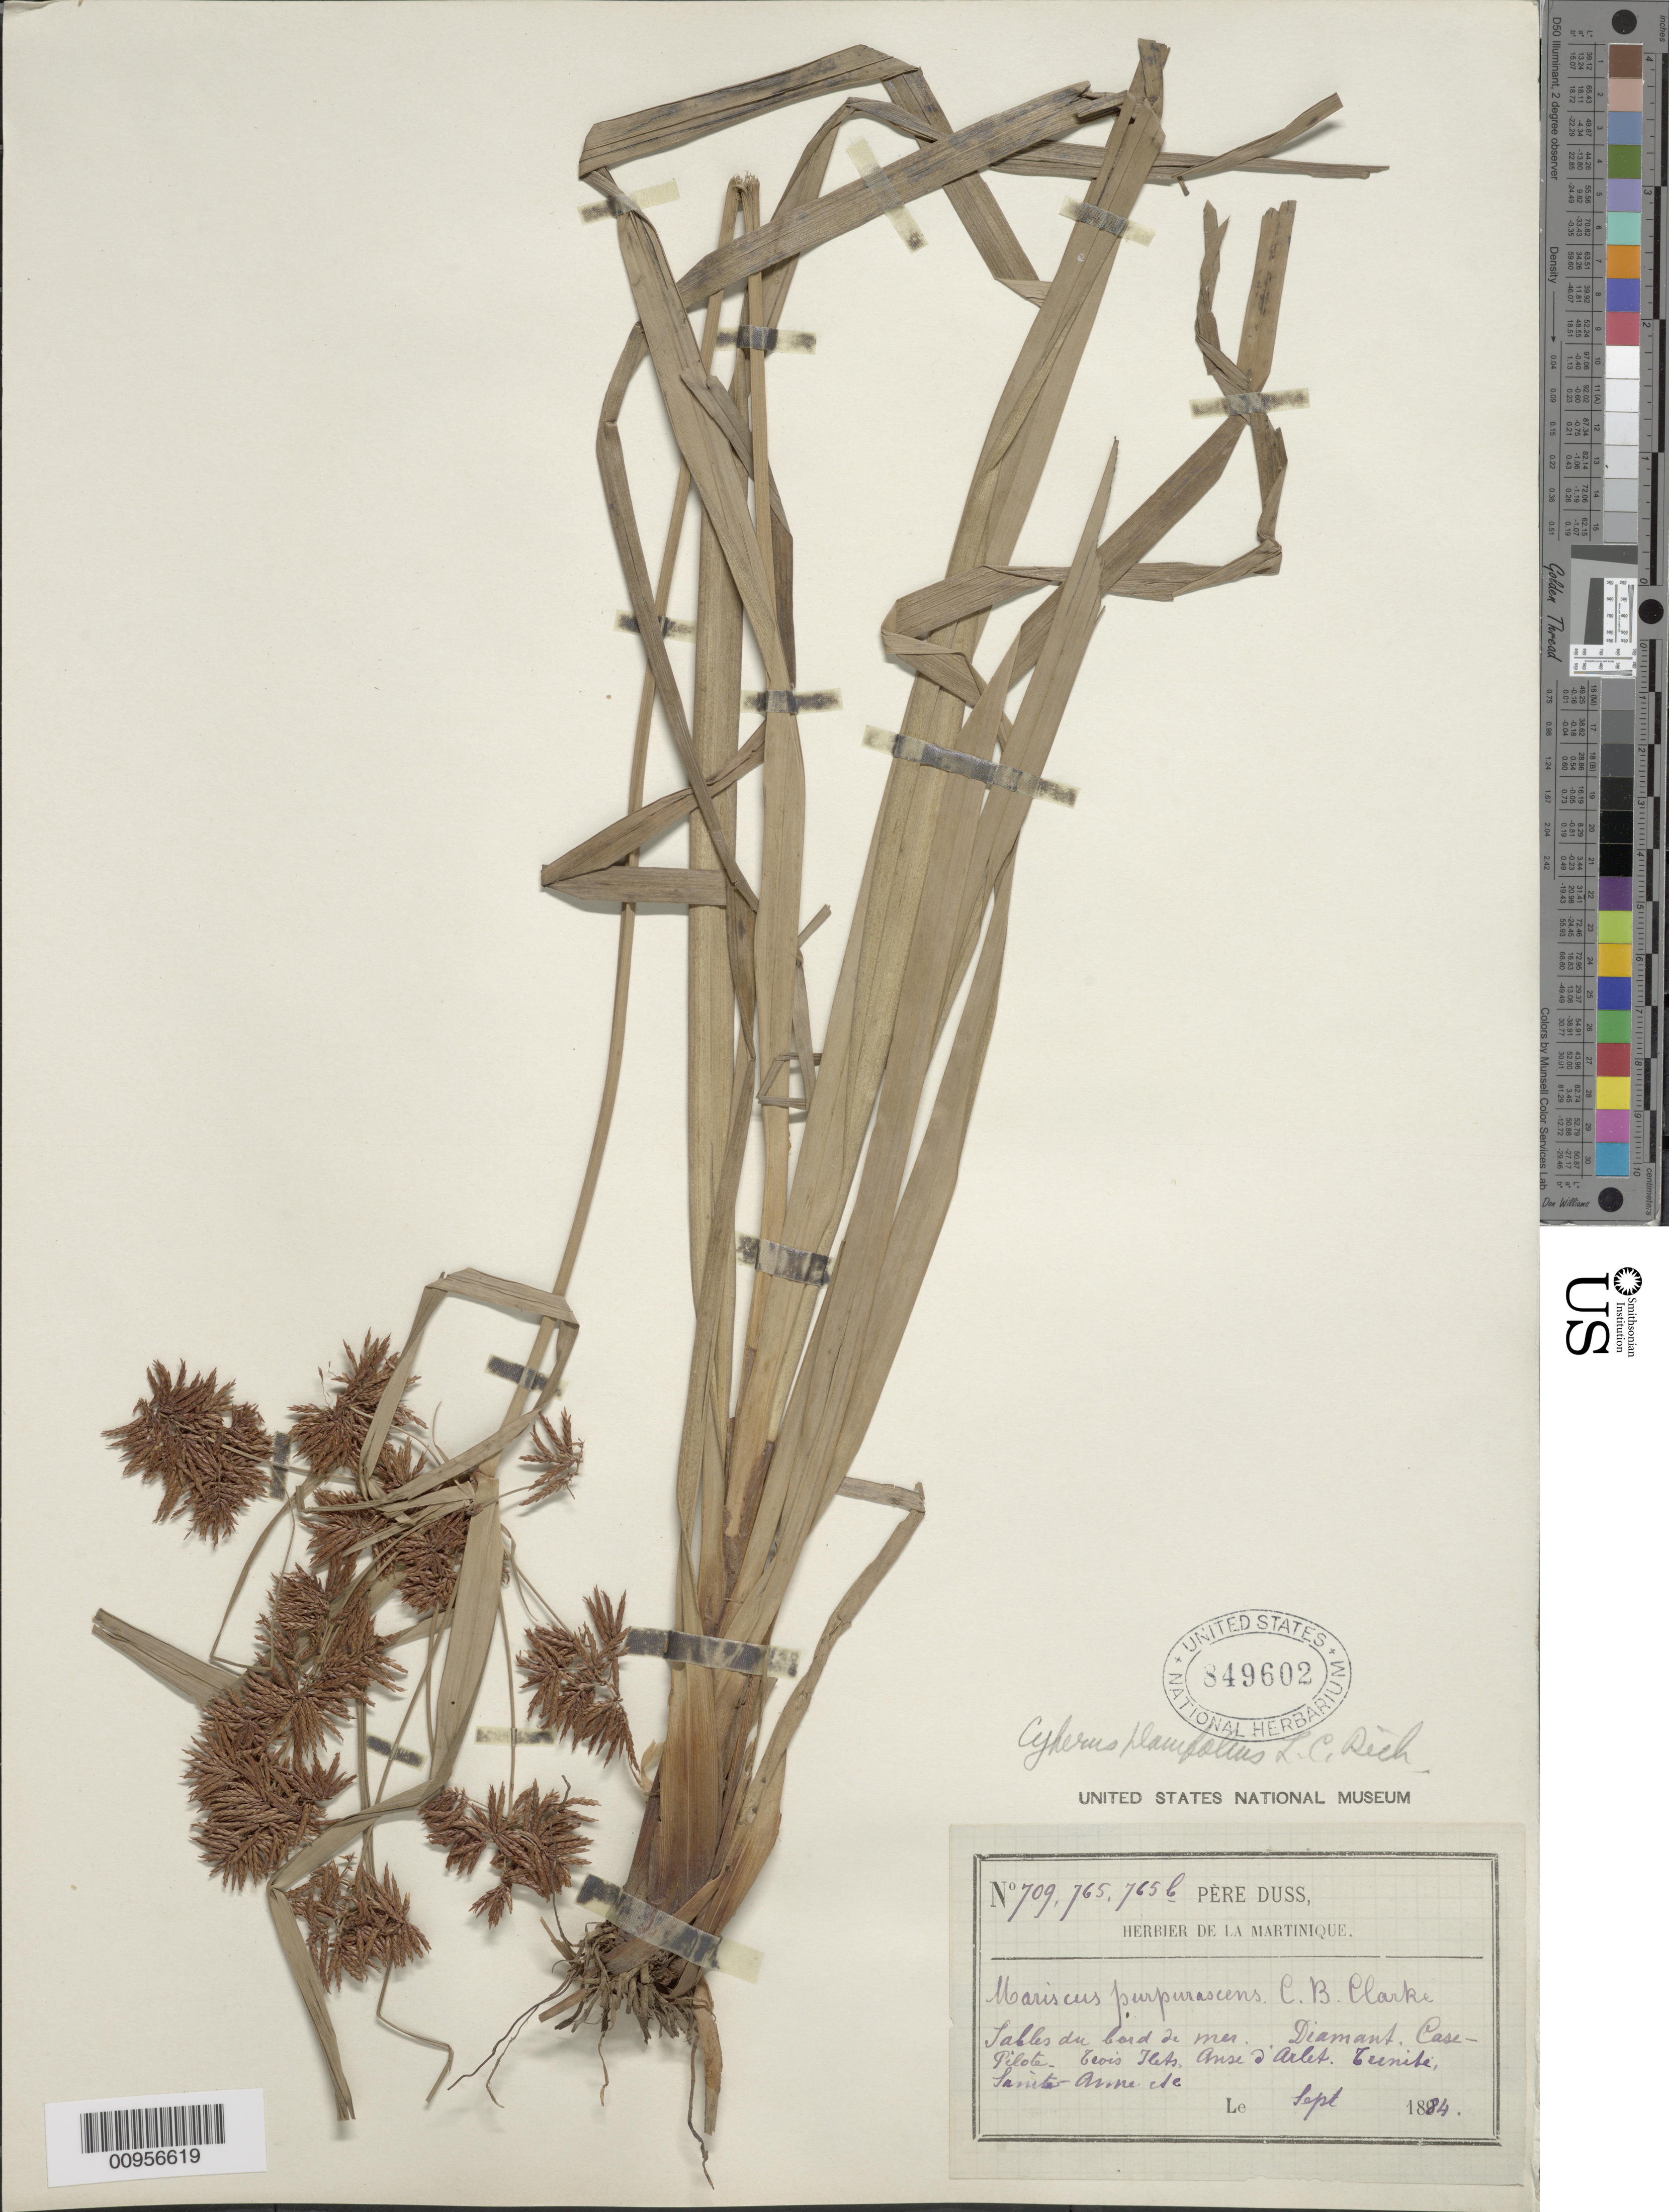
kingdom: Plantae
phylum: Tracheophyta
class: Liliopsida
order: Poales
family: Cyperaceae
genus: Cyperus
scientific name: Cyperus planifolius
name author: Rich.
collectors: Père Duss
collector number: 709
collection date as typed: Sep 1884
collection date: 1884-09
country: Martinique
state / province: Le Marin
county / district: Sainte-Anne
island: Martinique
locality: Diamont, Case Pilote, Trois Ilets, Anse d'Arlet, "Tunibe," etc.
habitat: Sables de bord de mer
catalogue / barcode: US 849602